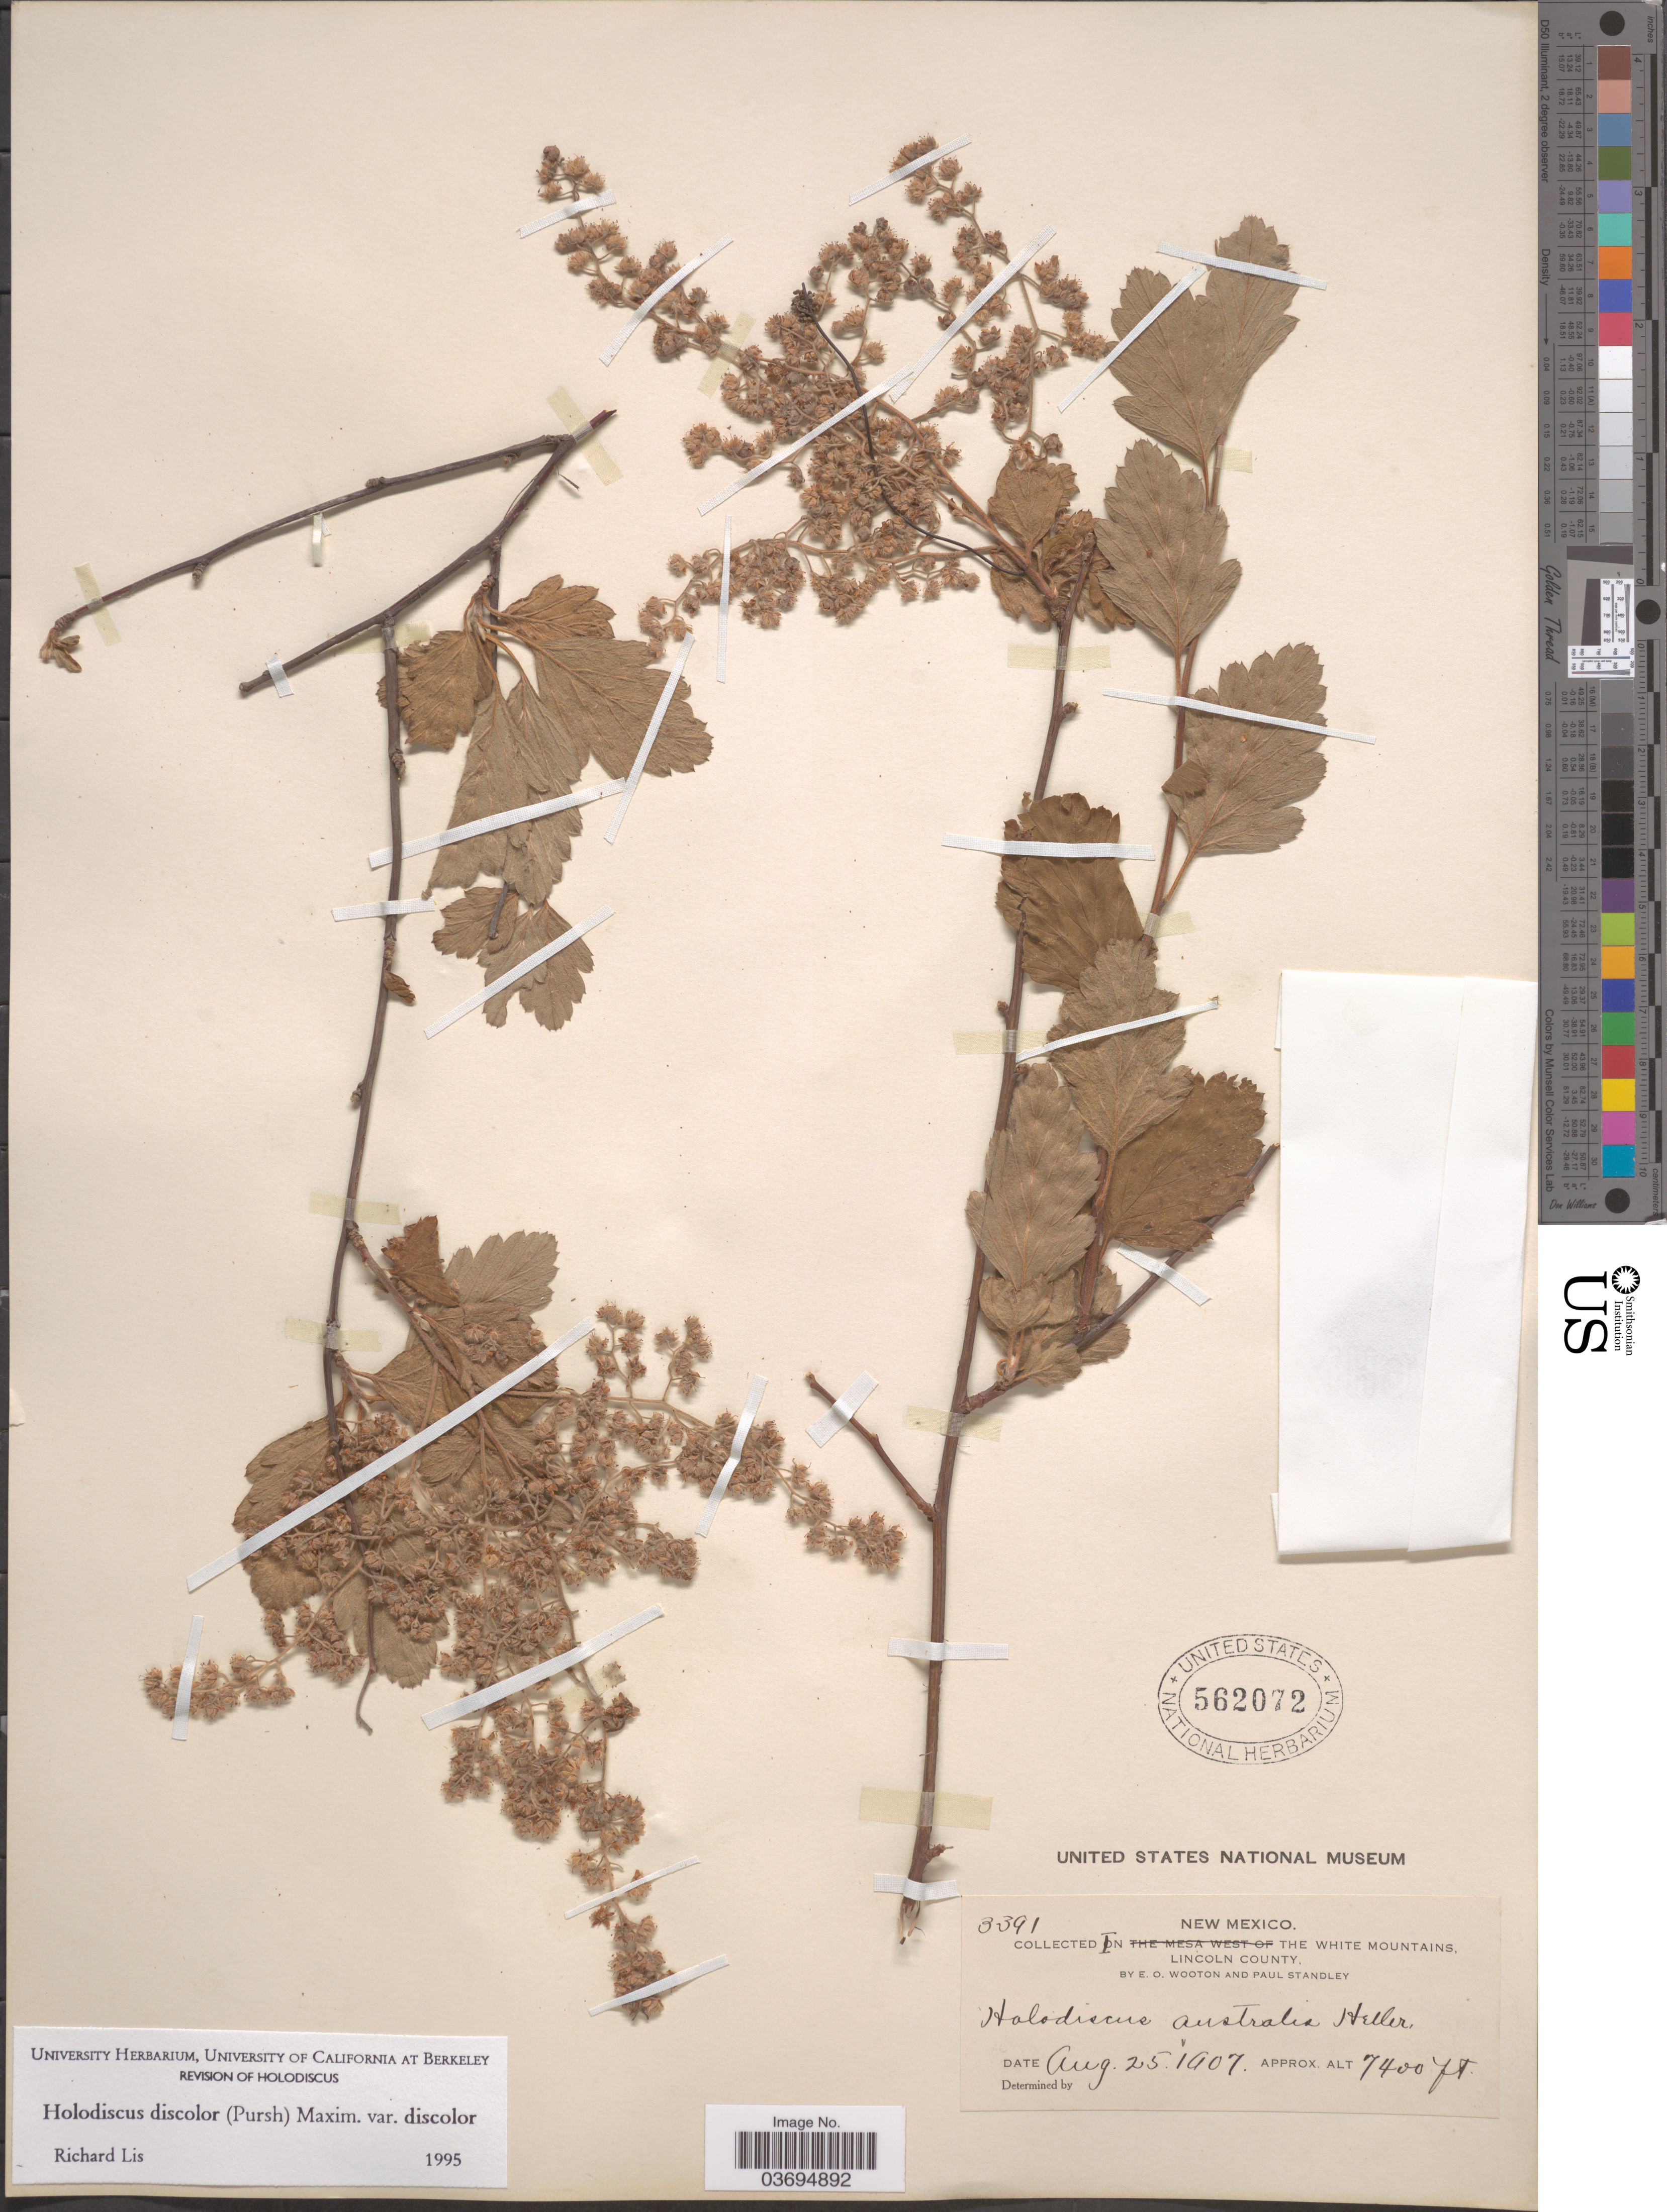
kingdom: Plantae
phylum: Tracheophyta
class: Magnoliopsida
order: Rosales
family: Rosaceae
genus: Holodiscus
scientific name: Holodiscus discolor var. discolor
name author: (Pursh) Maxim.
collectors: E. O. Wooton & P. C. Standley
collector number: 3391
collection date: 1907-08-25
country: United States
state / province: New Mexico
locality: In the White Mountains, Lincoln County.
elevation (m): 2256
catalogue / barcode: US 562072